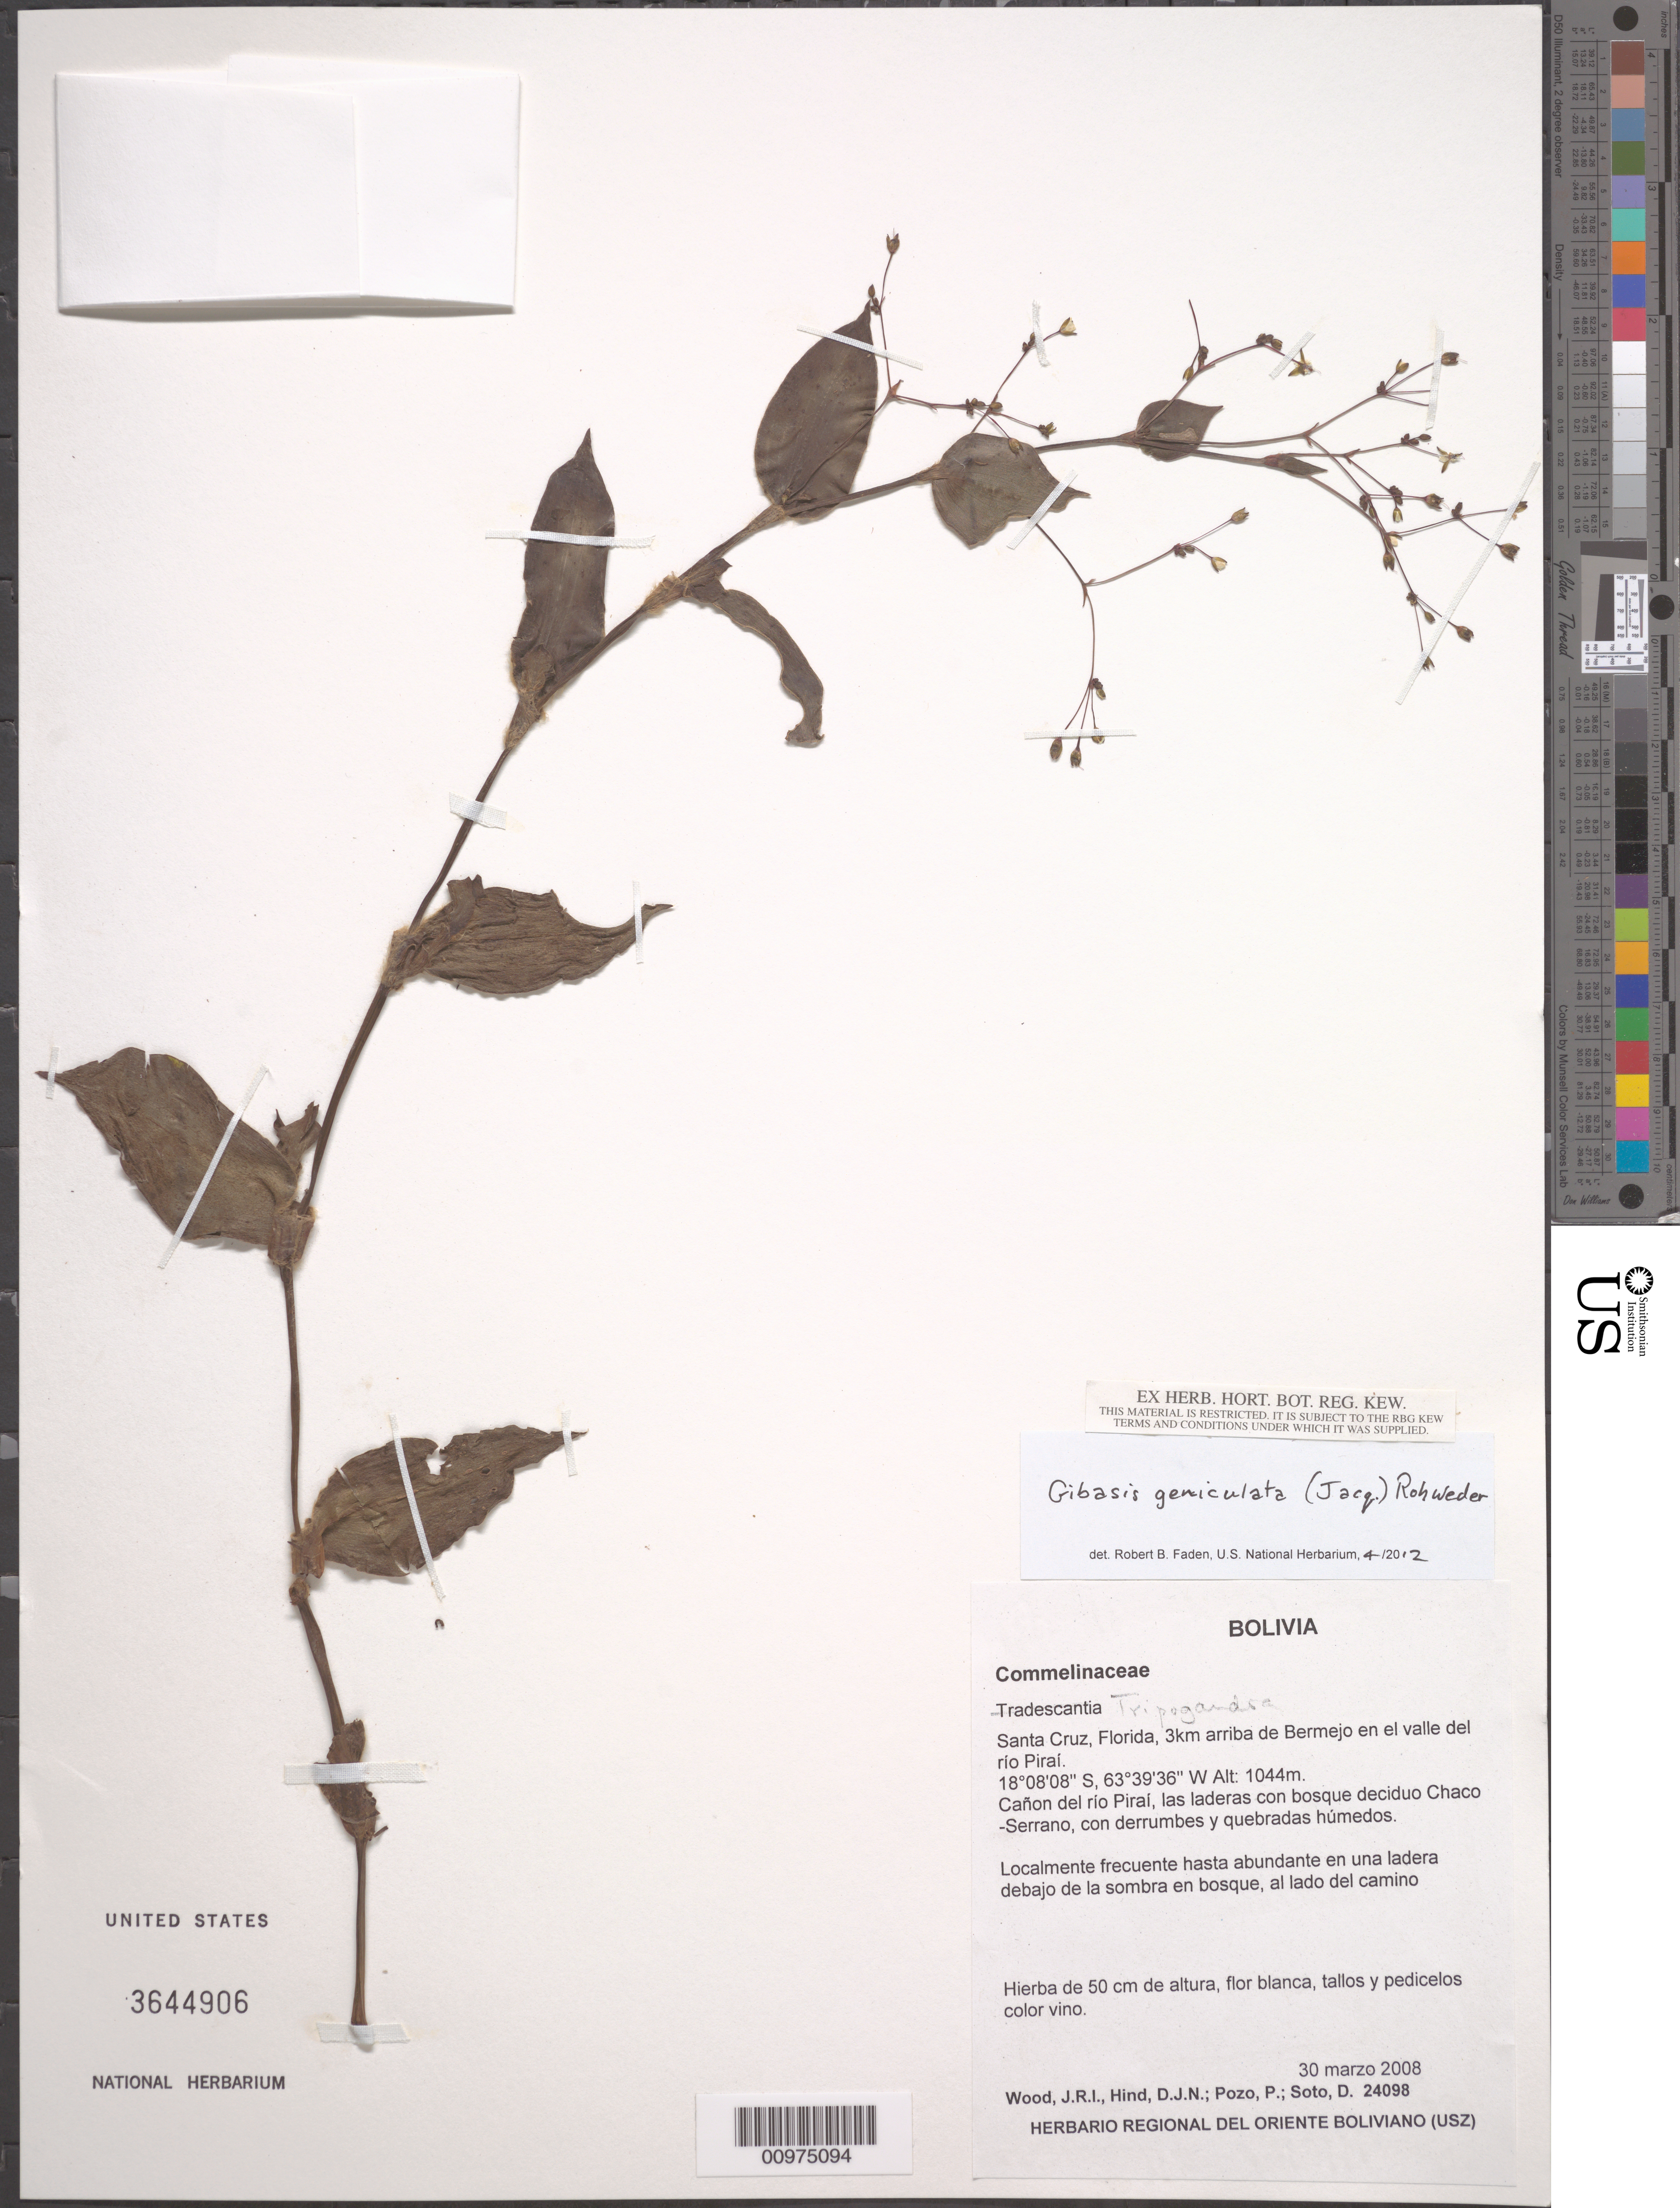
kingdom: Plantae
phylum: Tracheophyta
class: Liliopsida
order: Commelinales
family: Commelinaceae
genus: Gibasis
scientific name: Gibasis geniculata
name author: (Jacq.) Rohweder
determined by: Faden, Robert B., (US), Smithsonian Institution - National Museum of Natural History (UNITED STATES)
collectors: J. R. I. Wood et al.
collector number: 24098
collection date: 2008-03-30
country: Bolivia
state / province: Santa Cruz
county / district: Florida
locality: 3 km arriba de Bermejo en el valle del rio Pirai. Cañon del rio Pirai, las laderas con bosque deciduo jChaco-Serrano, con derrumbes y quebradas húmedos.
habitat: Localmente frecuente hasta abundante en una ladera debajo de la sombra en bosque, al lado del camino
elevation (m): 1044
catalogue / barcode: US 3644906